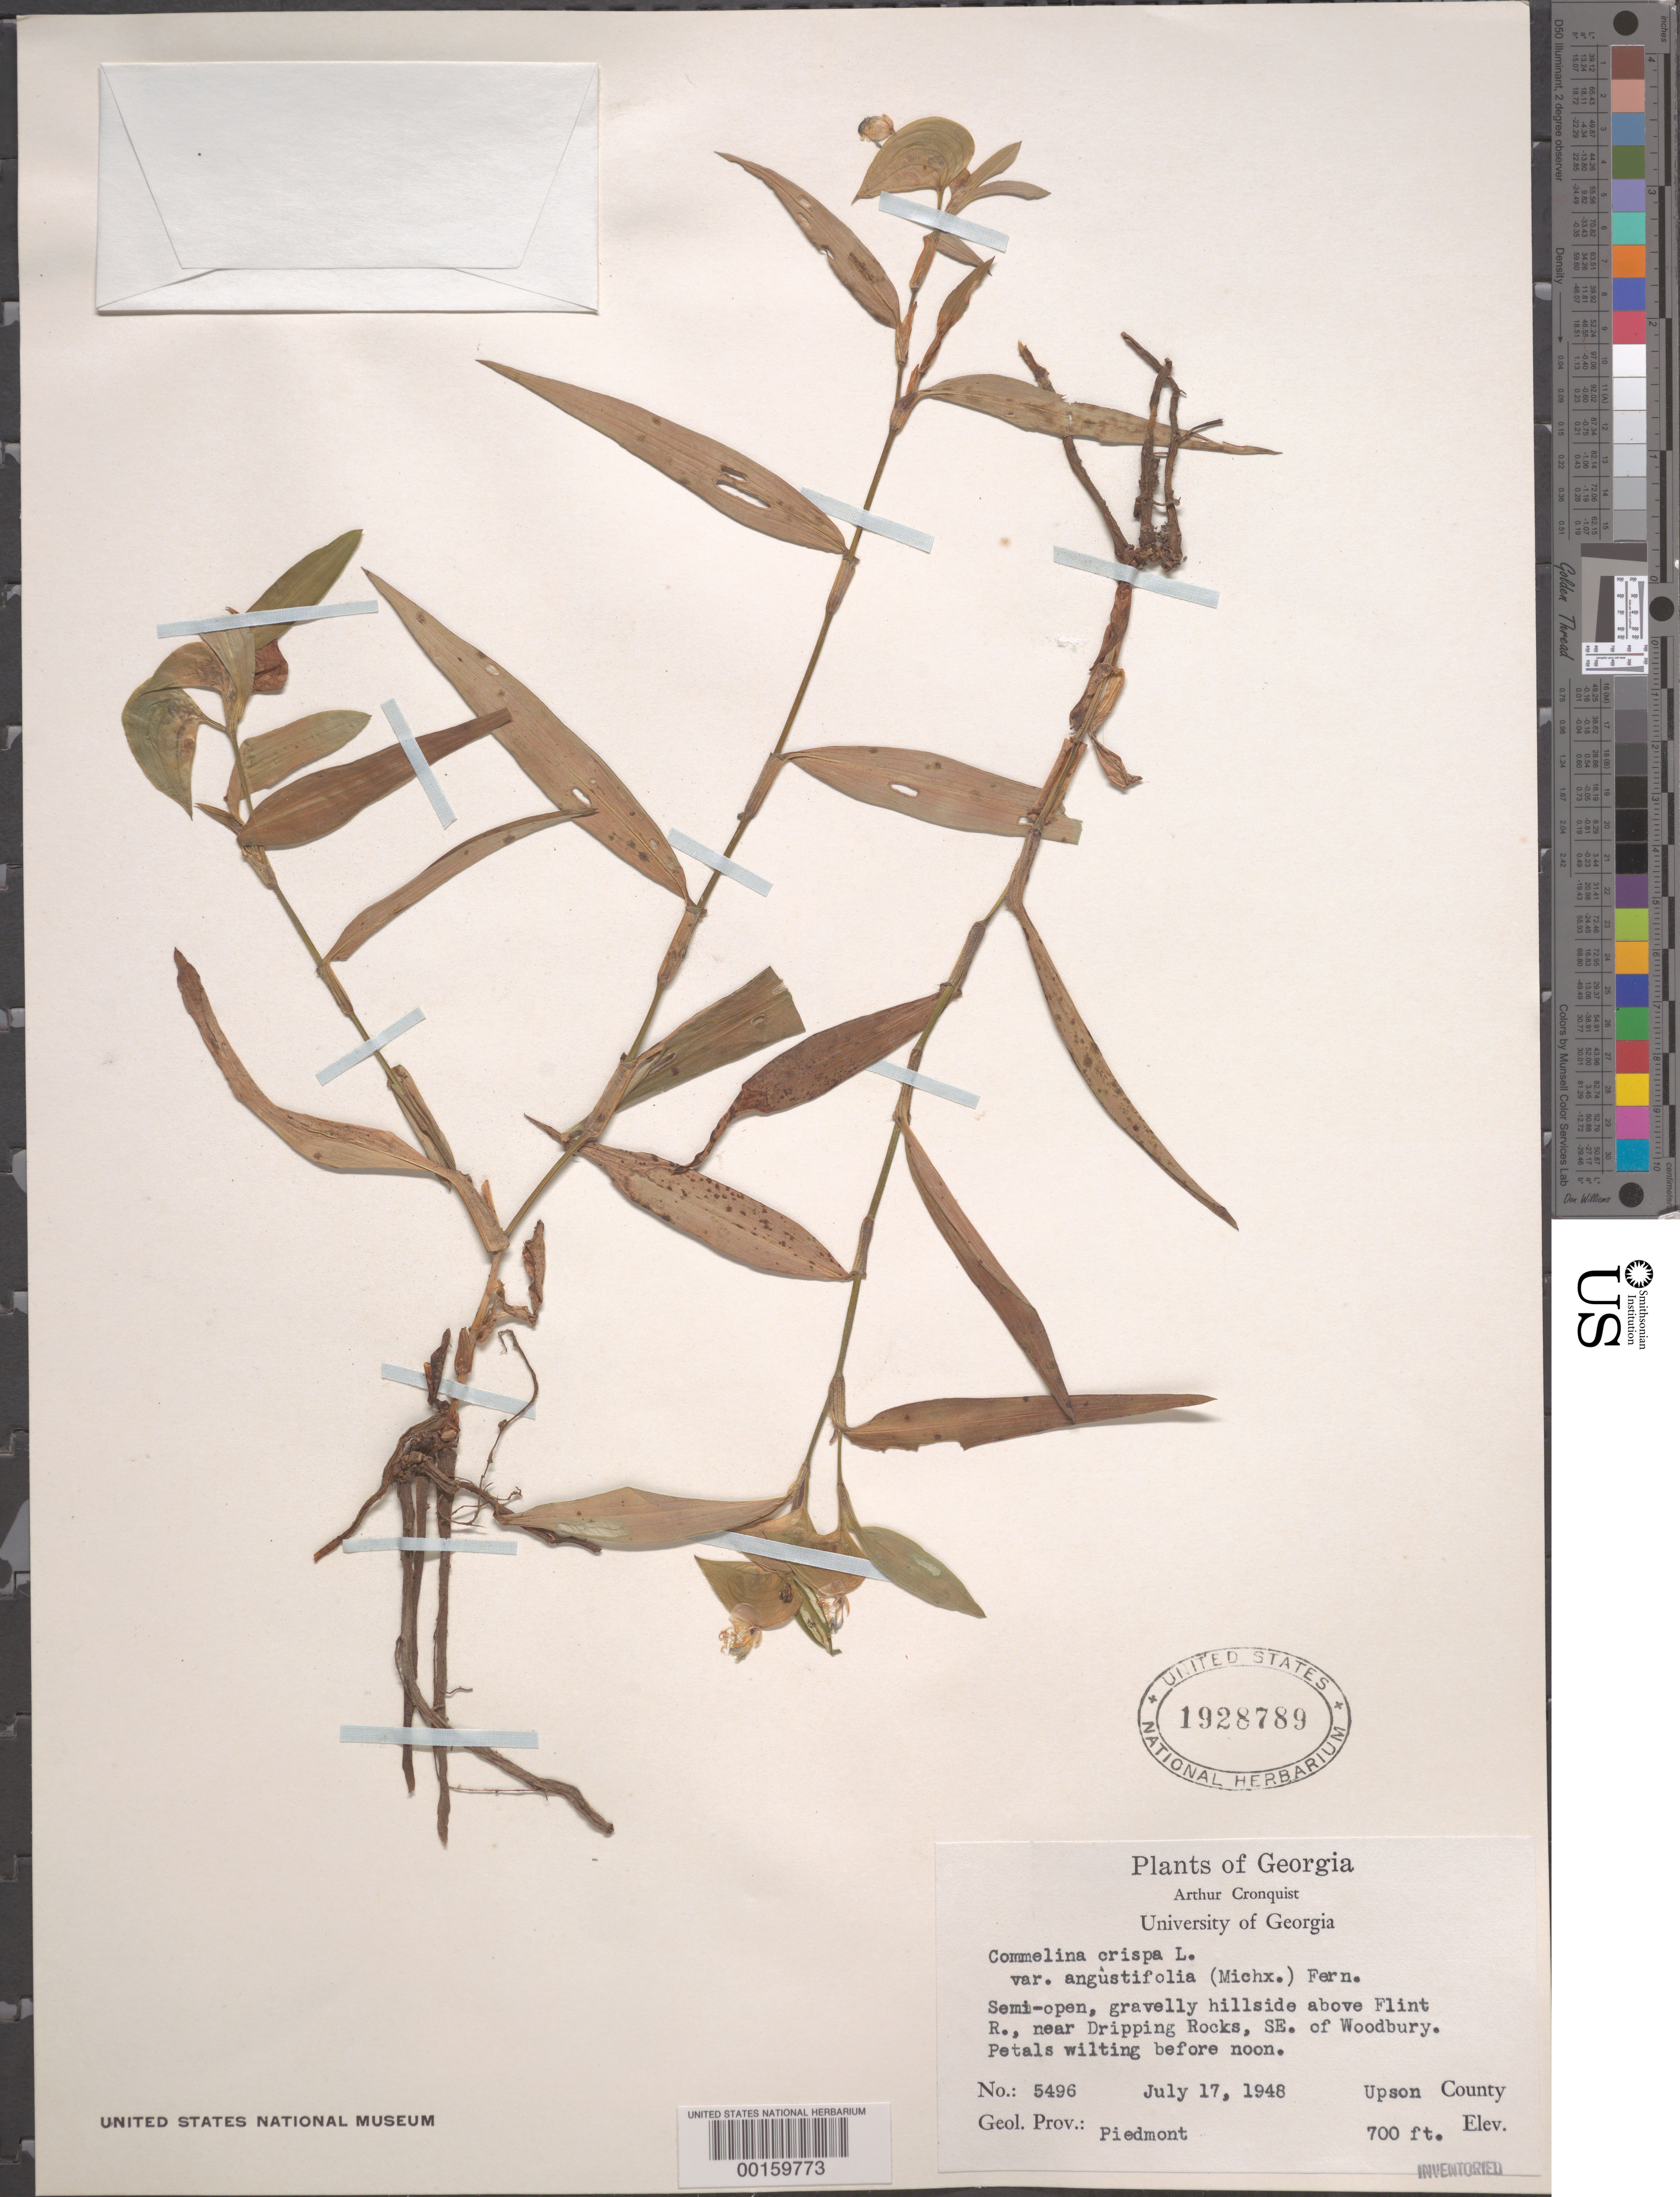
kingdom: Plantae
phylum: Tracheophyta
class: Liliopsida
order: Commelinales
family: Commelinaceae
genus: Commelina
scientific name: Commelina erecta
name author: L.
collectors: A. J. Cronquist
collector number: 5496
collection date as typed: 17 Jul 1948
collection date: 1948-07-17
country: United States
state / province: Georgia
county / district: Upson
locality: Above flint r, near dripping rocks, se of woodbury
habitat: Semi-open, gravelly hillside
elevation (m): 214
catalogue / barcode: US 1928789